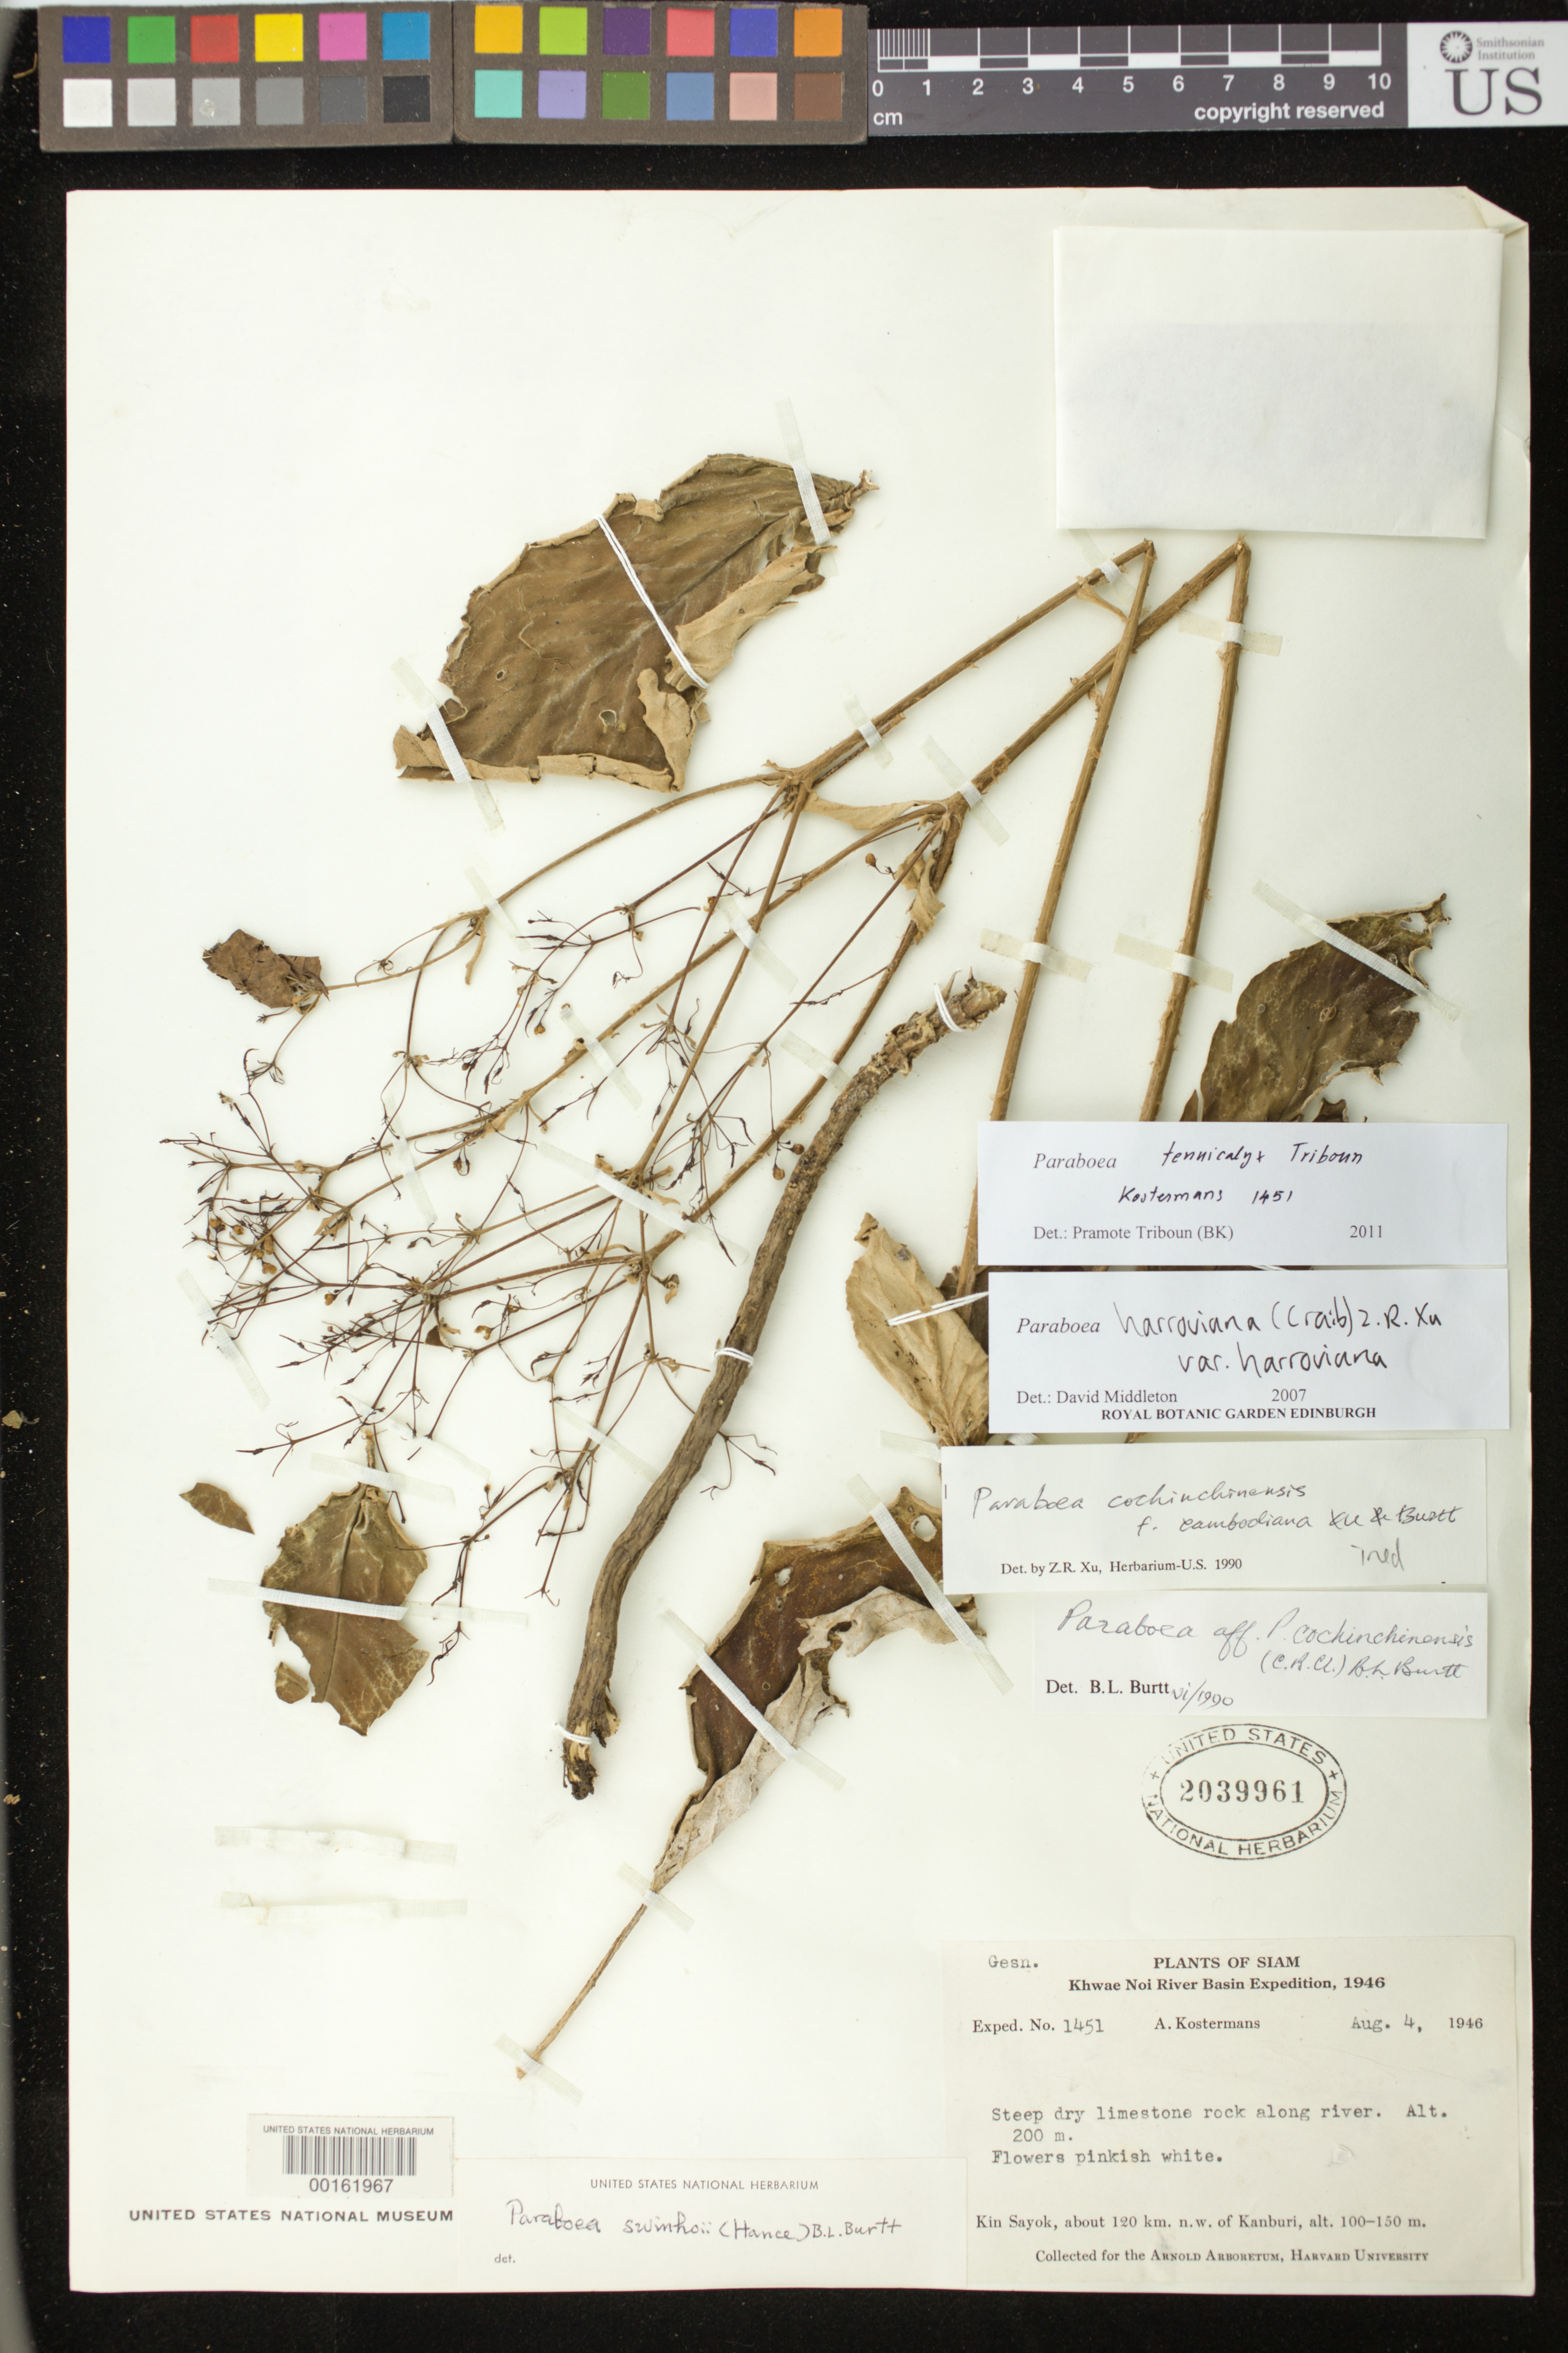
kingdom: Plantae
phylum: Tracheophyta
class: Magnoliopsida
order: Lamiales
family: Gesneriaceae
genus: Paraboea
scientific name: Paraboea tennicalyx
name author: Triboun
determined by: Triboun, Pramote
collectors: A. J. G. Kostermans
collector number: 1451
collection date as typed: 04 Aug 1946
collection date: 1946-08-04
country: Thailand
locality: Kin sayok, about 120 km nw of kanburi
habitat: Steep dry limestone rock along river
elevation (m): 200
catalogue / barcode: US 2039961